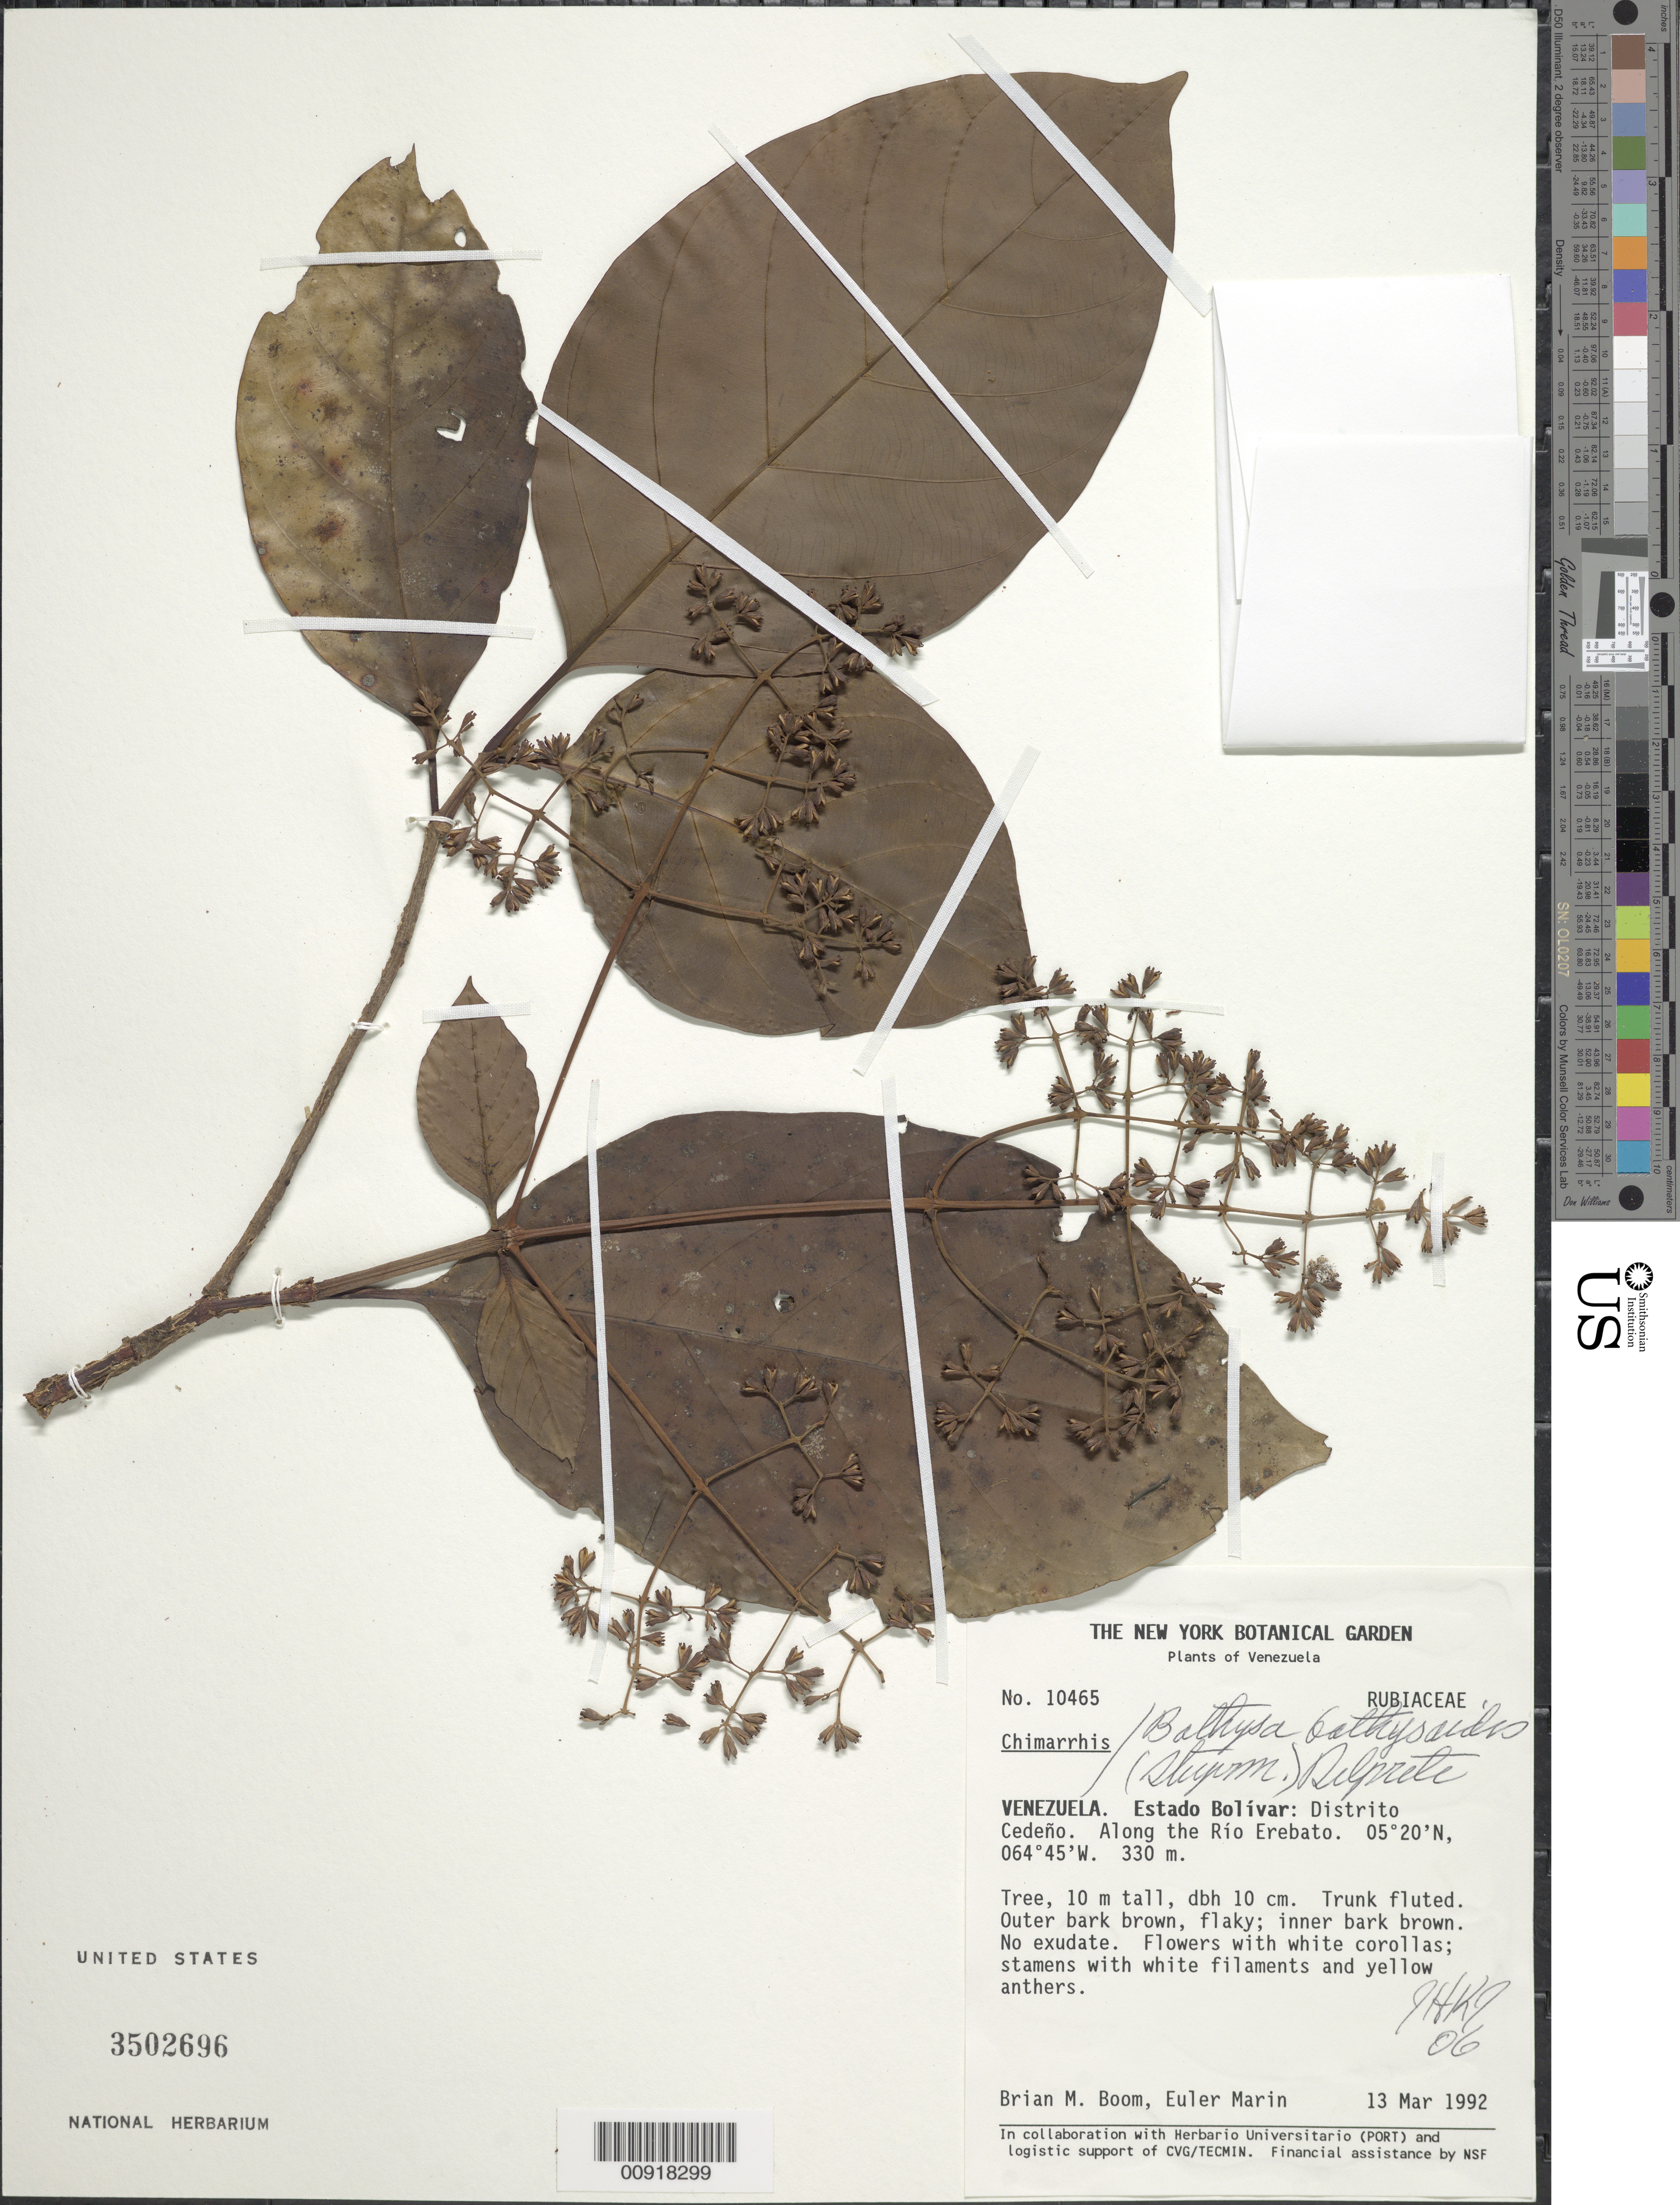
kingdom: Plantae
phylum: Tracheophyta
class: Magnoliopsida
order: Gentianales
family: Rubiaceae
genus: Bathysa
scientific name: Bathysa bathysoides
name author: (Steyerm.) Delprete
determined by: Kirkbride, J. H.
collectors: B. M. Boom & E. Marin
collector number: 10465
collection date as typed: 13-Mar-92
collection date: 1992-03-13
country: Venezuela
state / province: Bolívar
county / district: Cedeño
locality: Dist. Cedeño, along Río Erebato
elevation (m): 330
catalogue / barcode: US 3502696